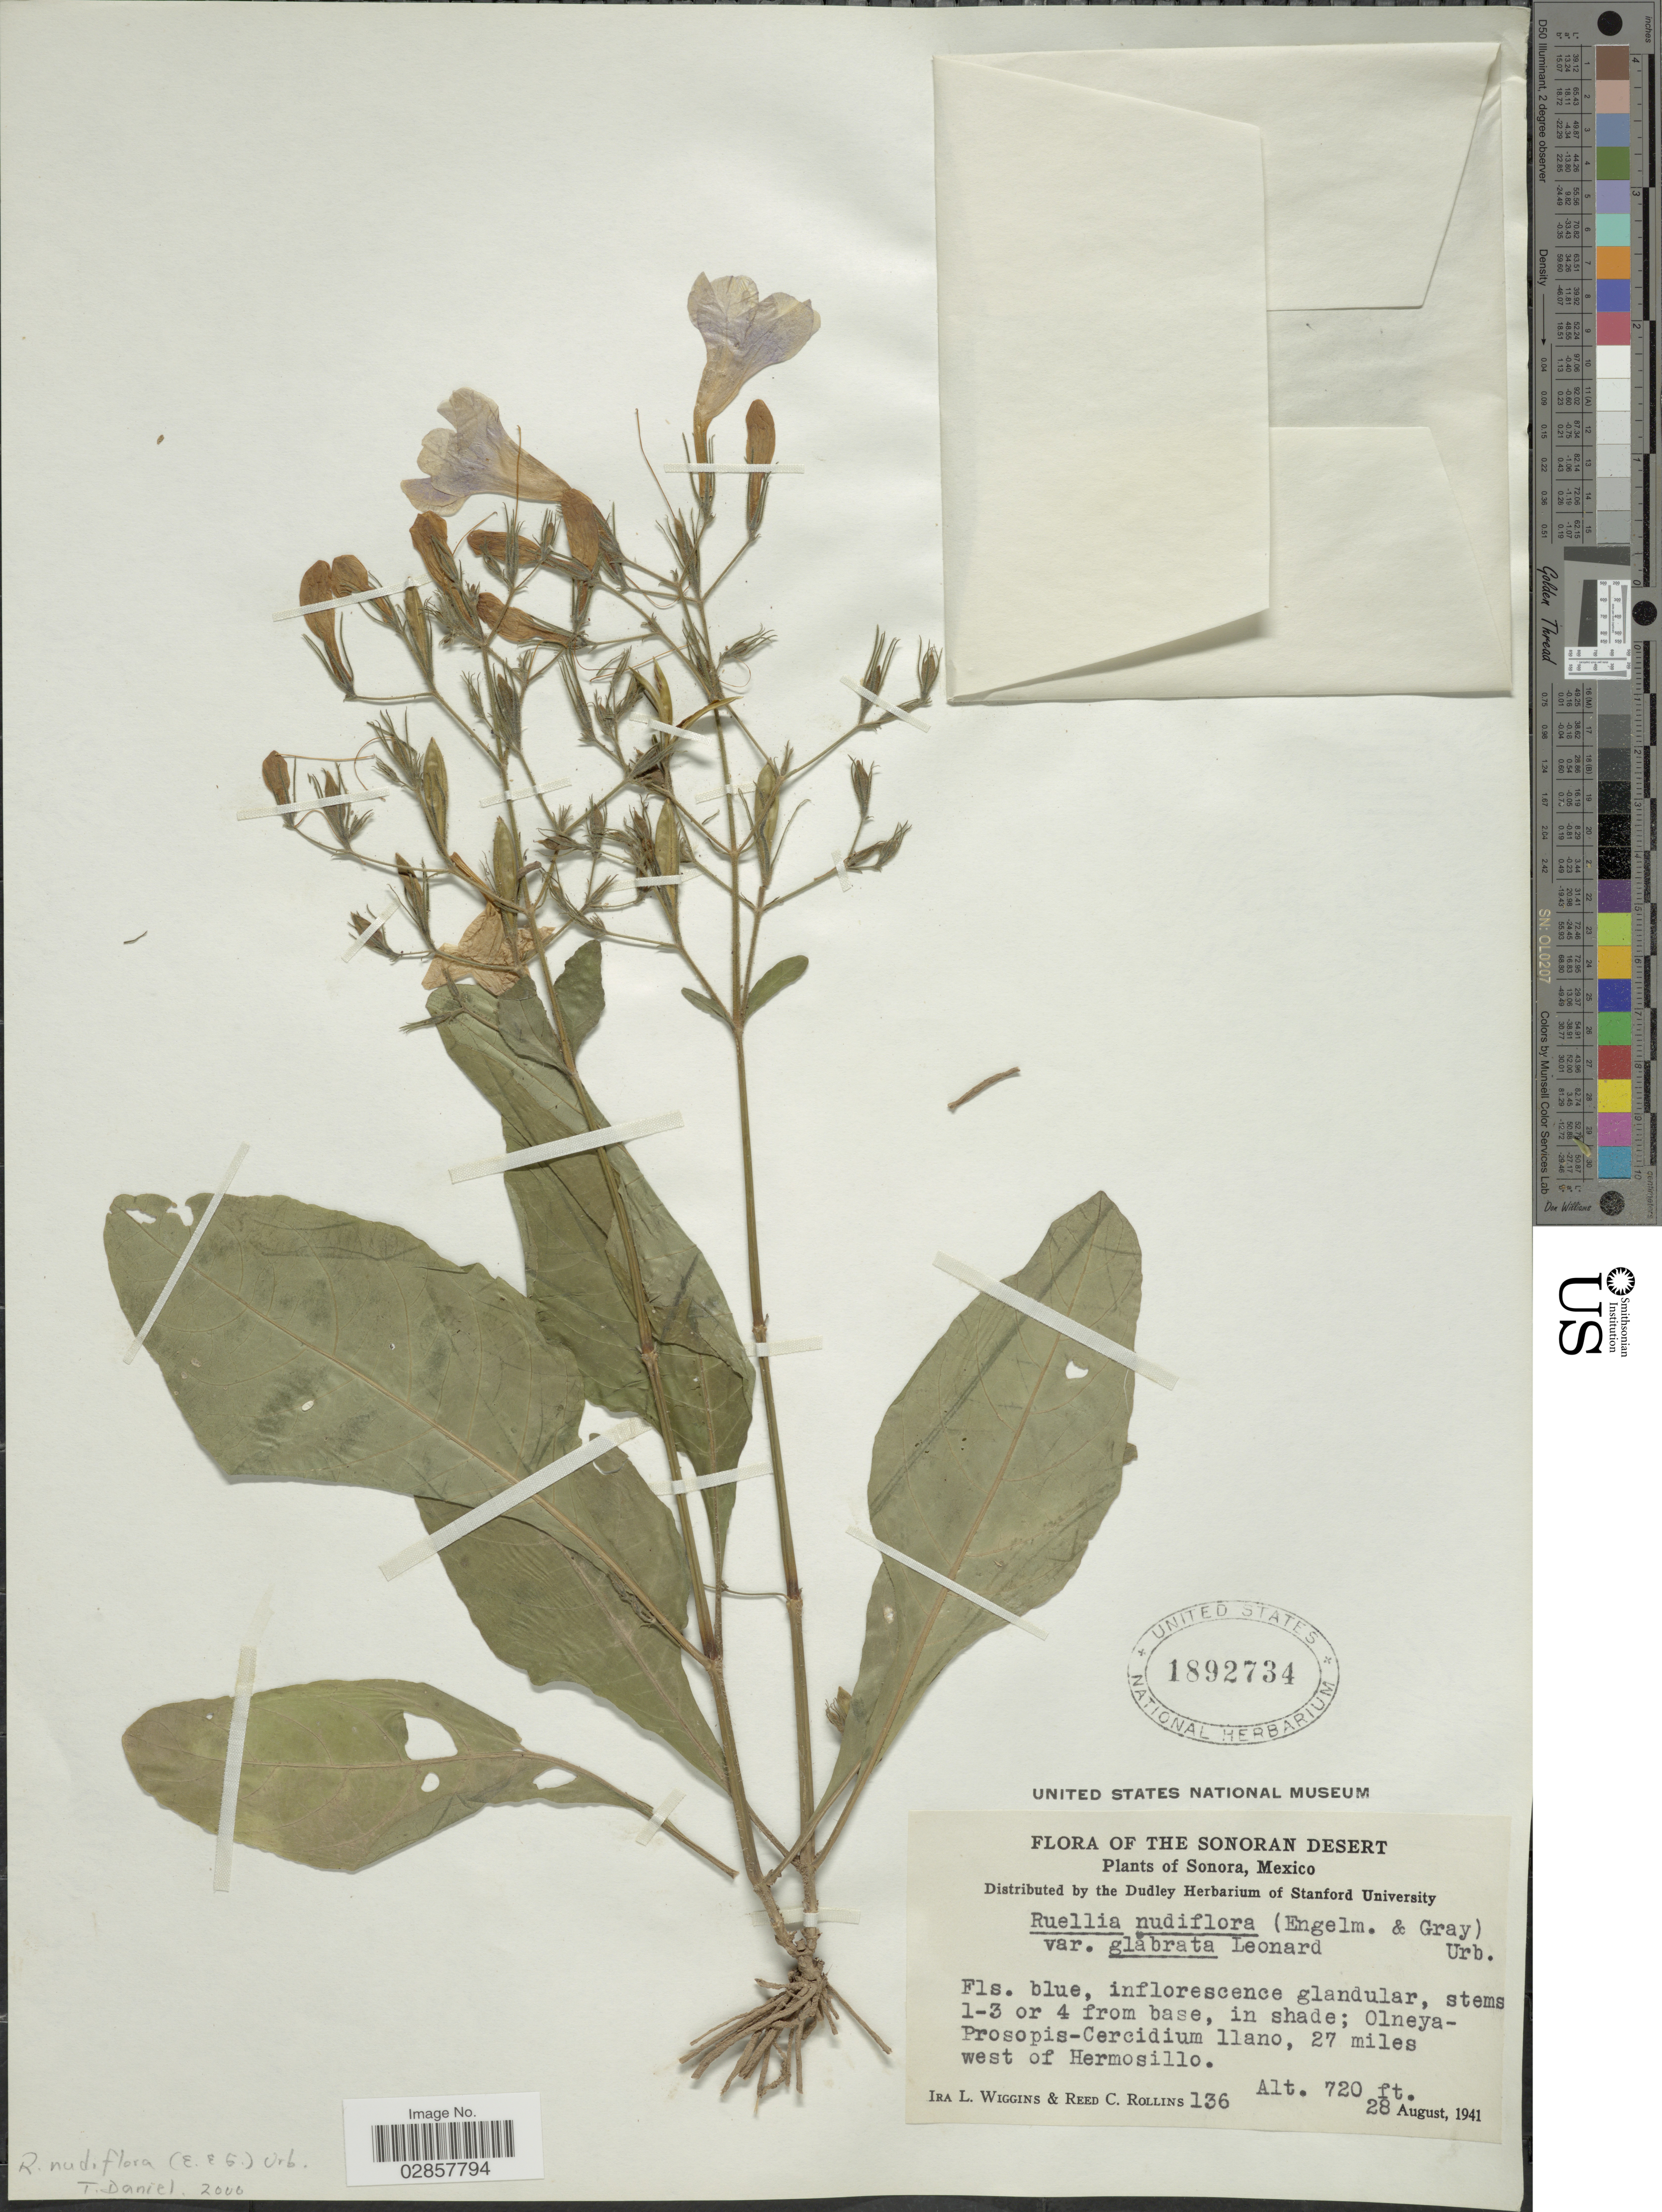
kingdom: Plantae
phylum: Tracheophyta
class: Magnoliopsida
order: Lamiales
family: Acanthaceae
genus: Ruellia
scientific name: Ruellia nudiflora var. glabrata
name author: Leonard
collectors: I. L. Wiggins & R. C. Rollins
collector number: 136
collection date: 1941-08-28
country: Mexico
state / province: Sonora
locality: Sonoran Desert. Olneya-Prosopis-Cercidium llano, 27 miles west of Hermosillo.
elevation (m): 219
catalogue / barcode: US 1892734